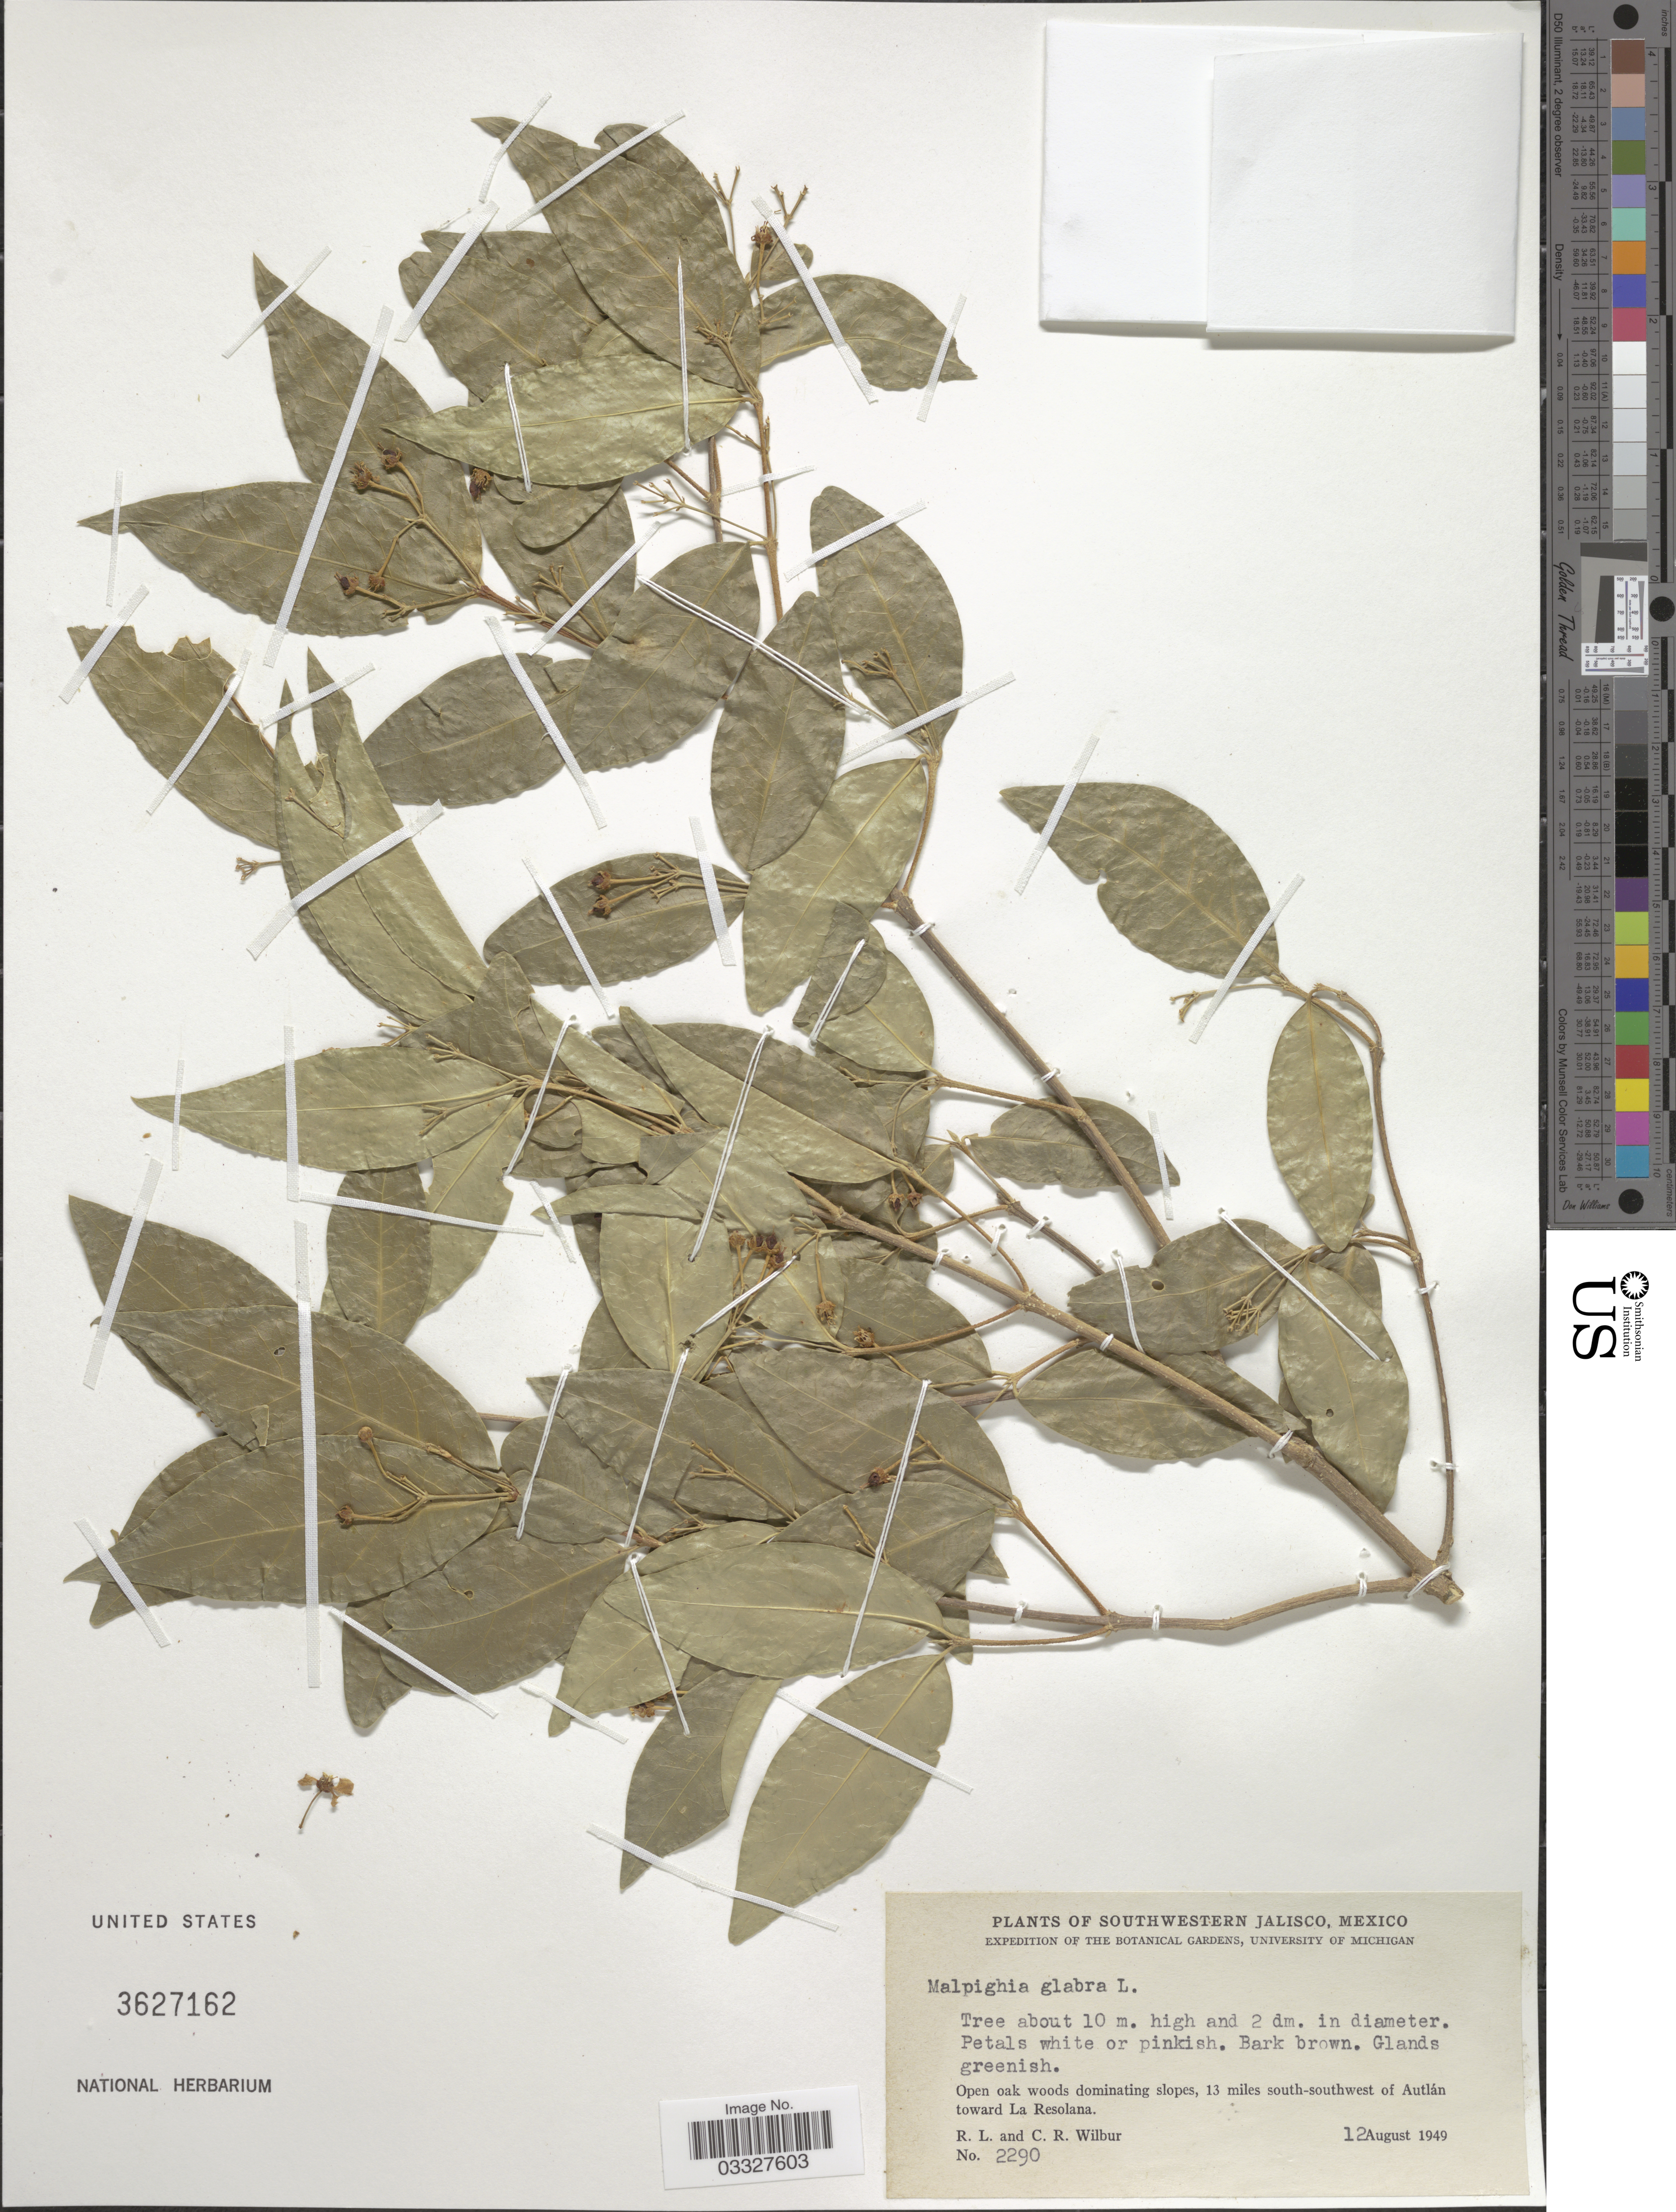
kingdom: Plantae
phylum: Tracheophyta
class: Magnoliopsida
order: Malpighiales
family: Malpighiaceae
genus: Malpighia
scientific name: Malpighia glabra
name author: L.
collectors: R. L. Wilbur & C. Wilbur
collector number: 2290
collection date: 1949-08-12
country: Mexico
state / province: Jalisco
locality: Southwestern Jalisco. Open oak woods dominating slopes, 13 miles south-southwest of Autlán towad La Resolana.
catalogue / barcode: US 3627162